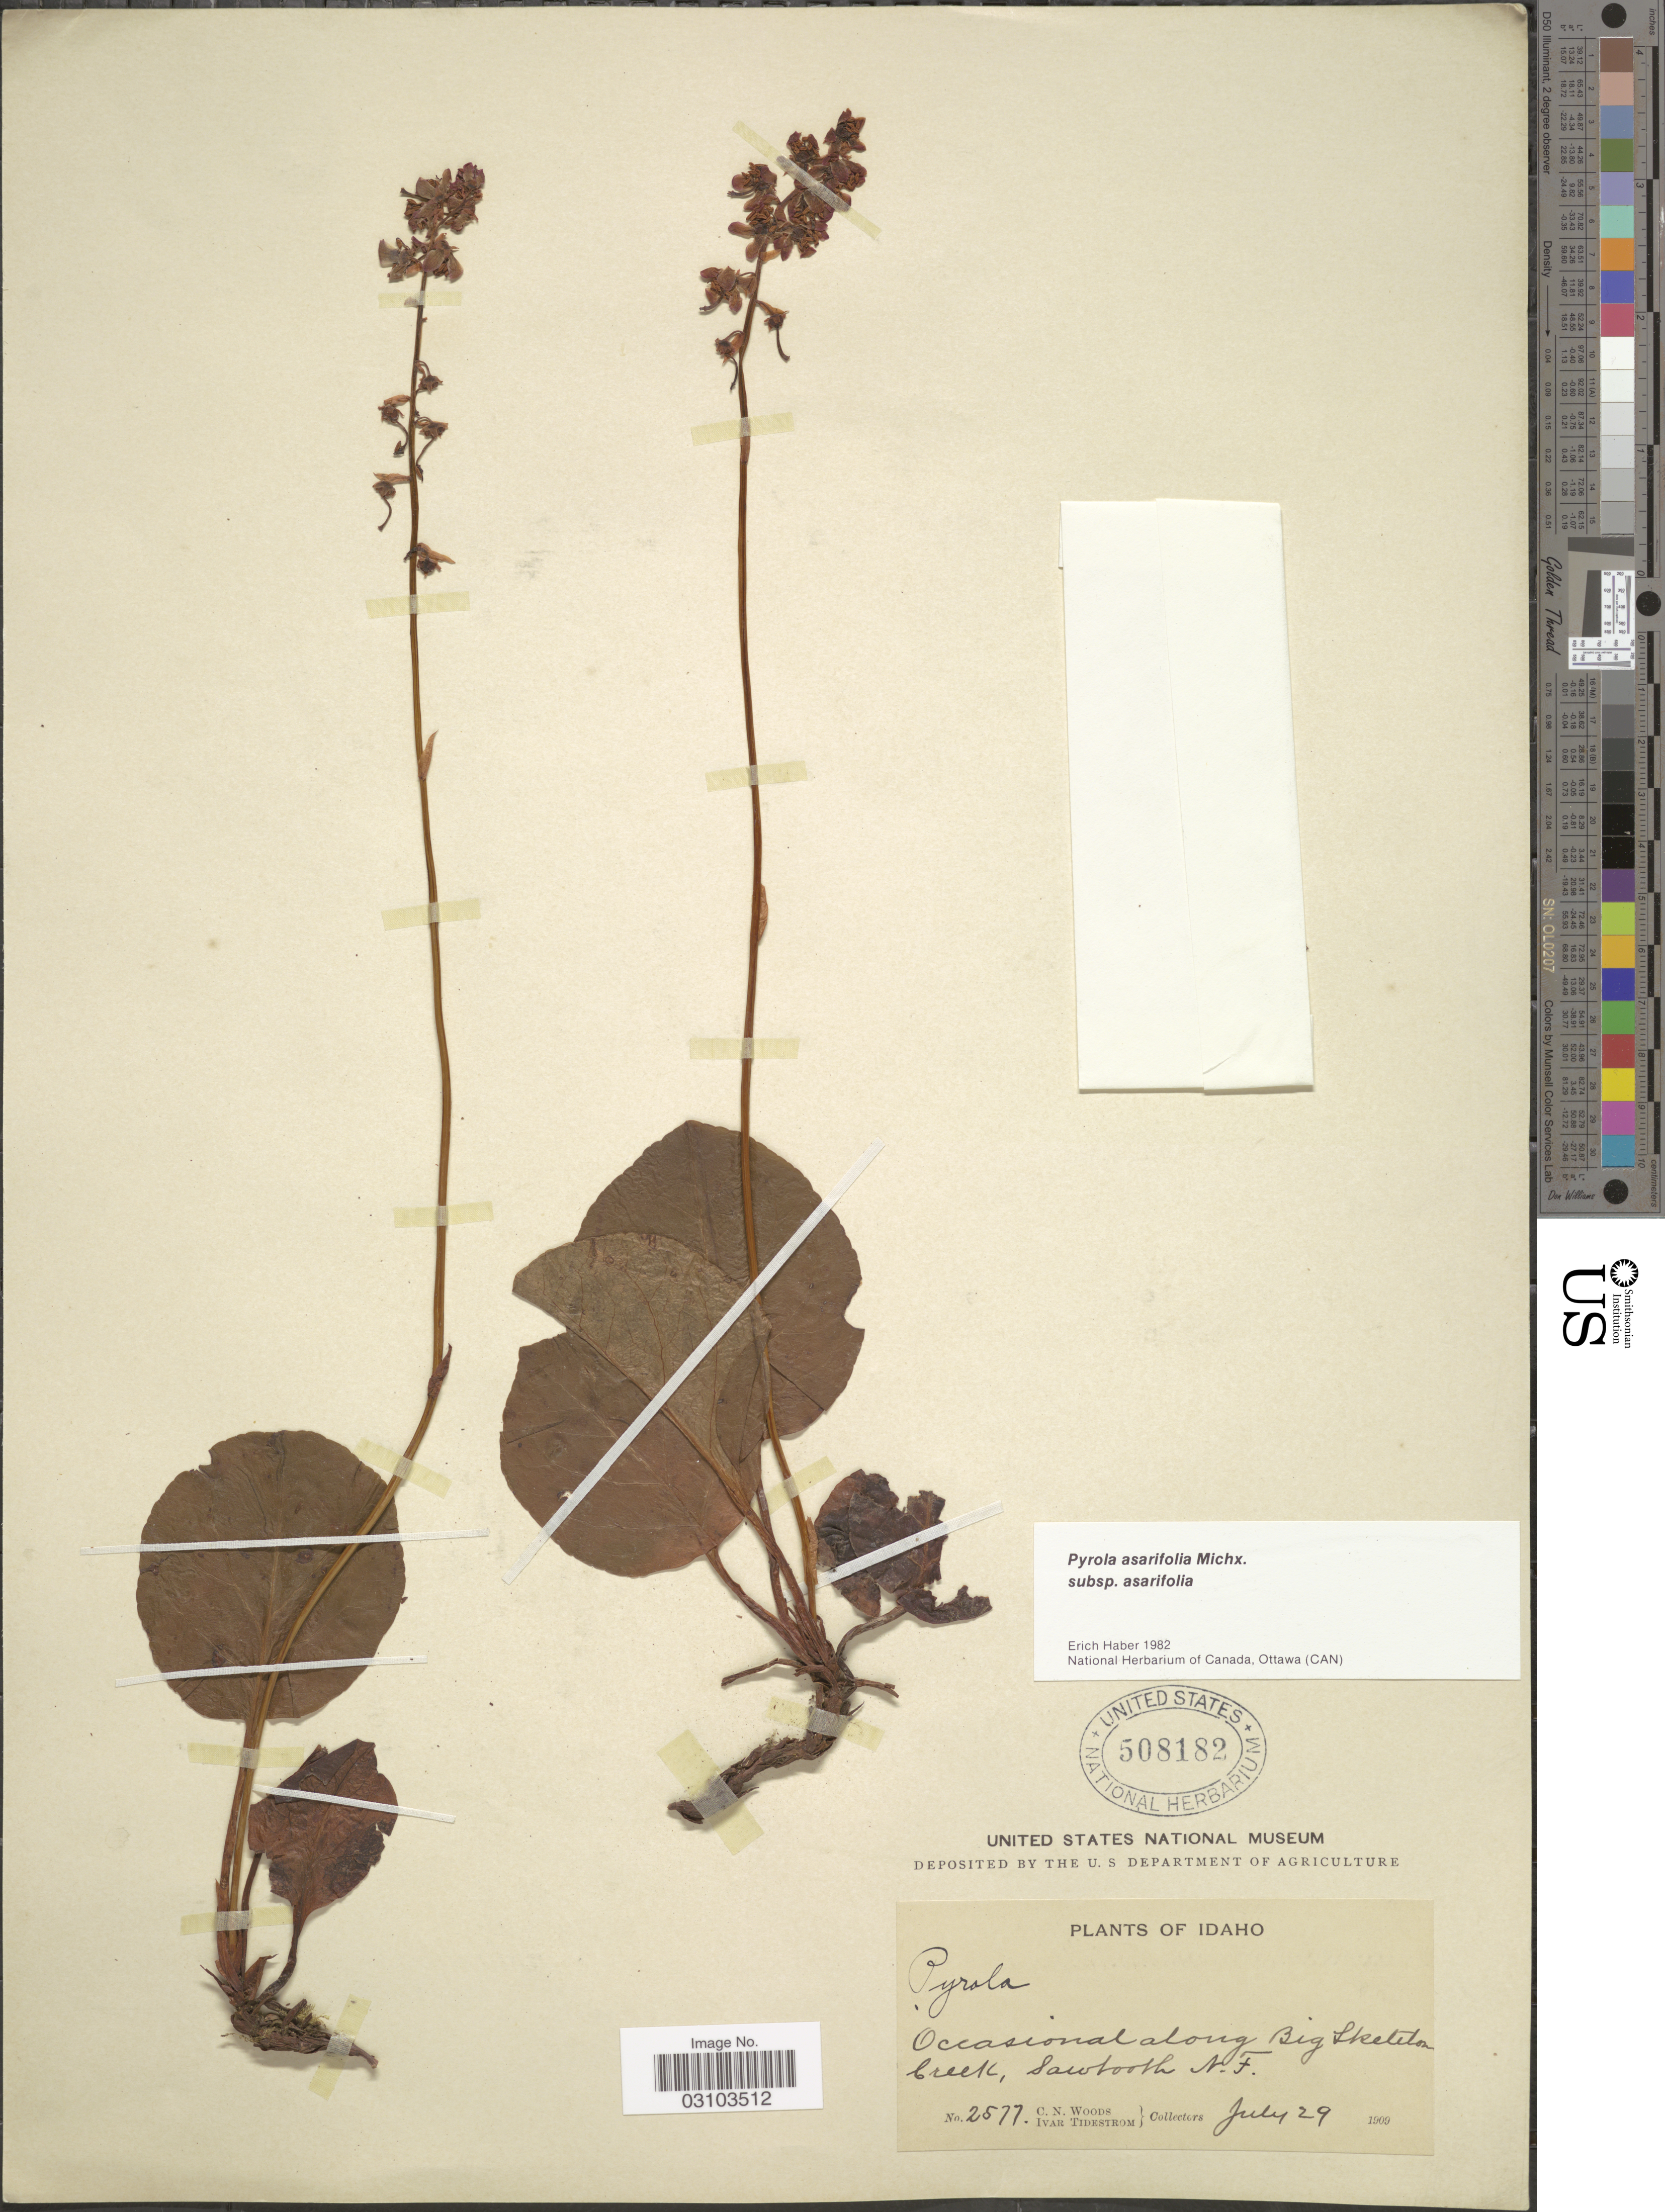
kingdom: Plantae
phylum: Tracheophyta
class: Magnoliopsida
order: Ericales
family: Ericaceae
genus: Pyrola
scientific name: Pyrola asarifolia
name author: Michx.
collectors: C. Woods & I. F. Tidestrom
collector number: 2577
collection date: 1909-07-29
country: United States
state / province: Idaho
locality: Occasional along Big Sketeton Creek, Sawtooth N.F.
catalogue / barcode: US 508182